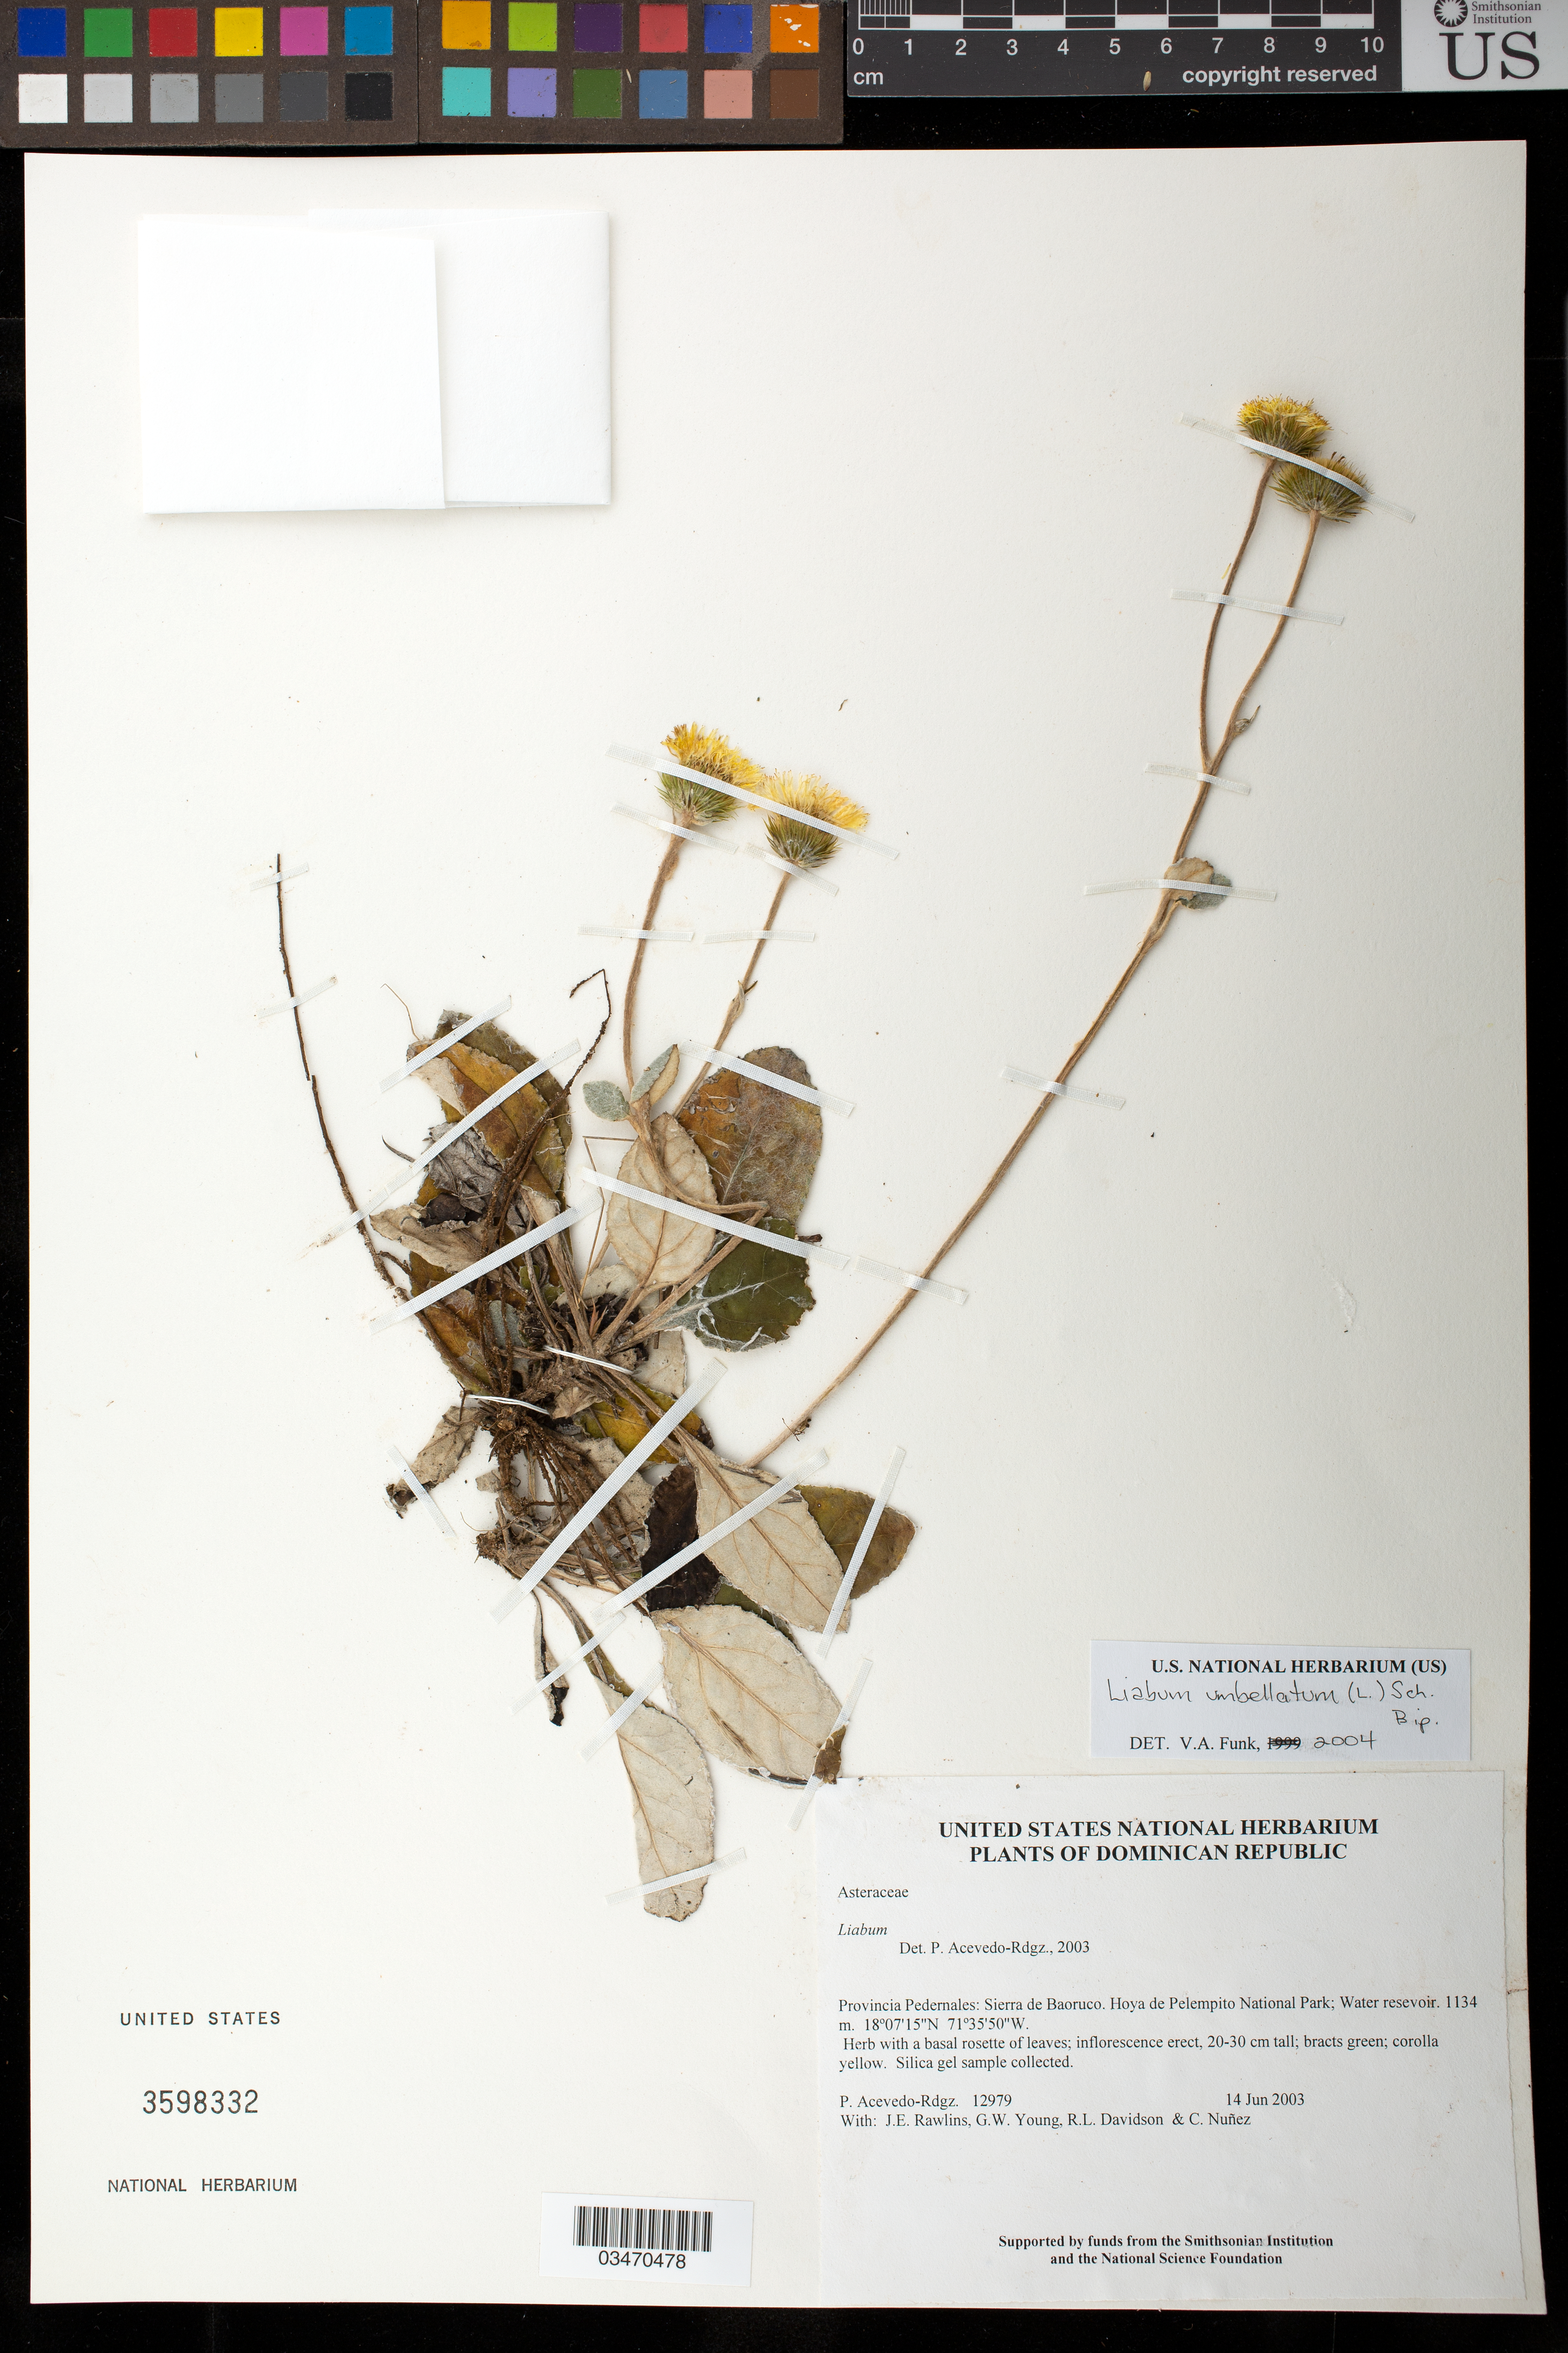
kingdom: Plantae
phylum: Tracheophyta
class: Magnoliopsida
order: Asterales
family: Asteraceae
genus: Liabum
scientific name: Liabum umbellatum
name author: (L.) Sch. Bip.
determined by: Funk, Vicki A., (BOT), Smithsonian Institution - National Museum of Natural History (UNITED STATES)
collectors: P. Acevedo-Rodr., J. Rawlins, G. Young, R. Davidson & C. Nunez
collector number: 12979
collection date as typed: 14 Jun 2003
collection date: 2003-06-14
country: Dominican Republic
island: Hispaniola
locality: Provincia Pedernales: Sierra de Baoruco. Hoya de Pelempito National Park; Water reservoir.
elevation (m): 1134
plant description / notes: US, NY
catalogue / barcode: US 3598332